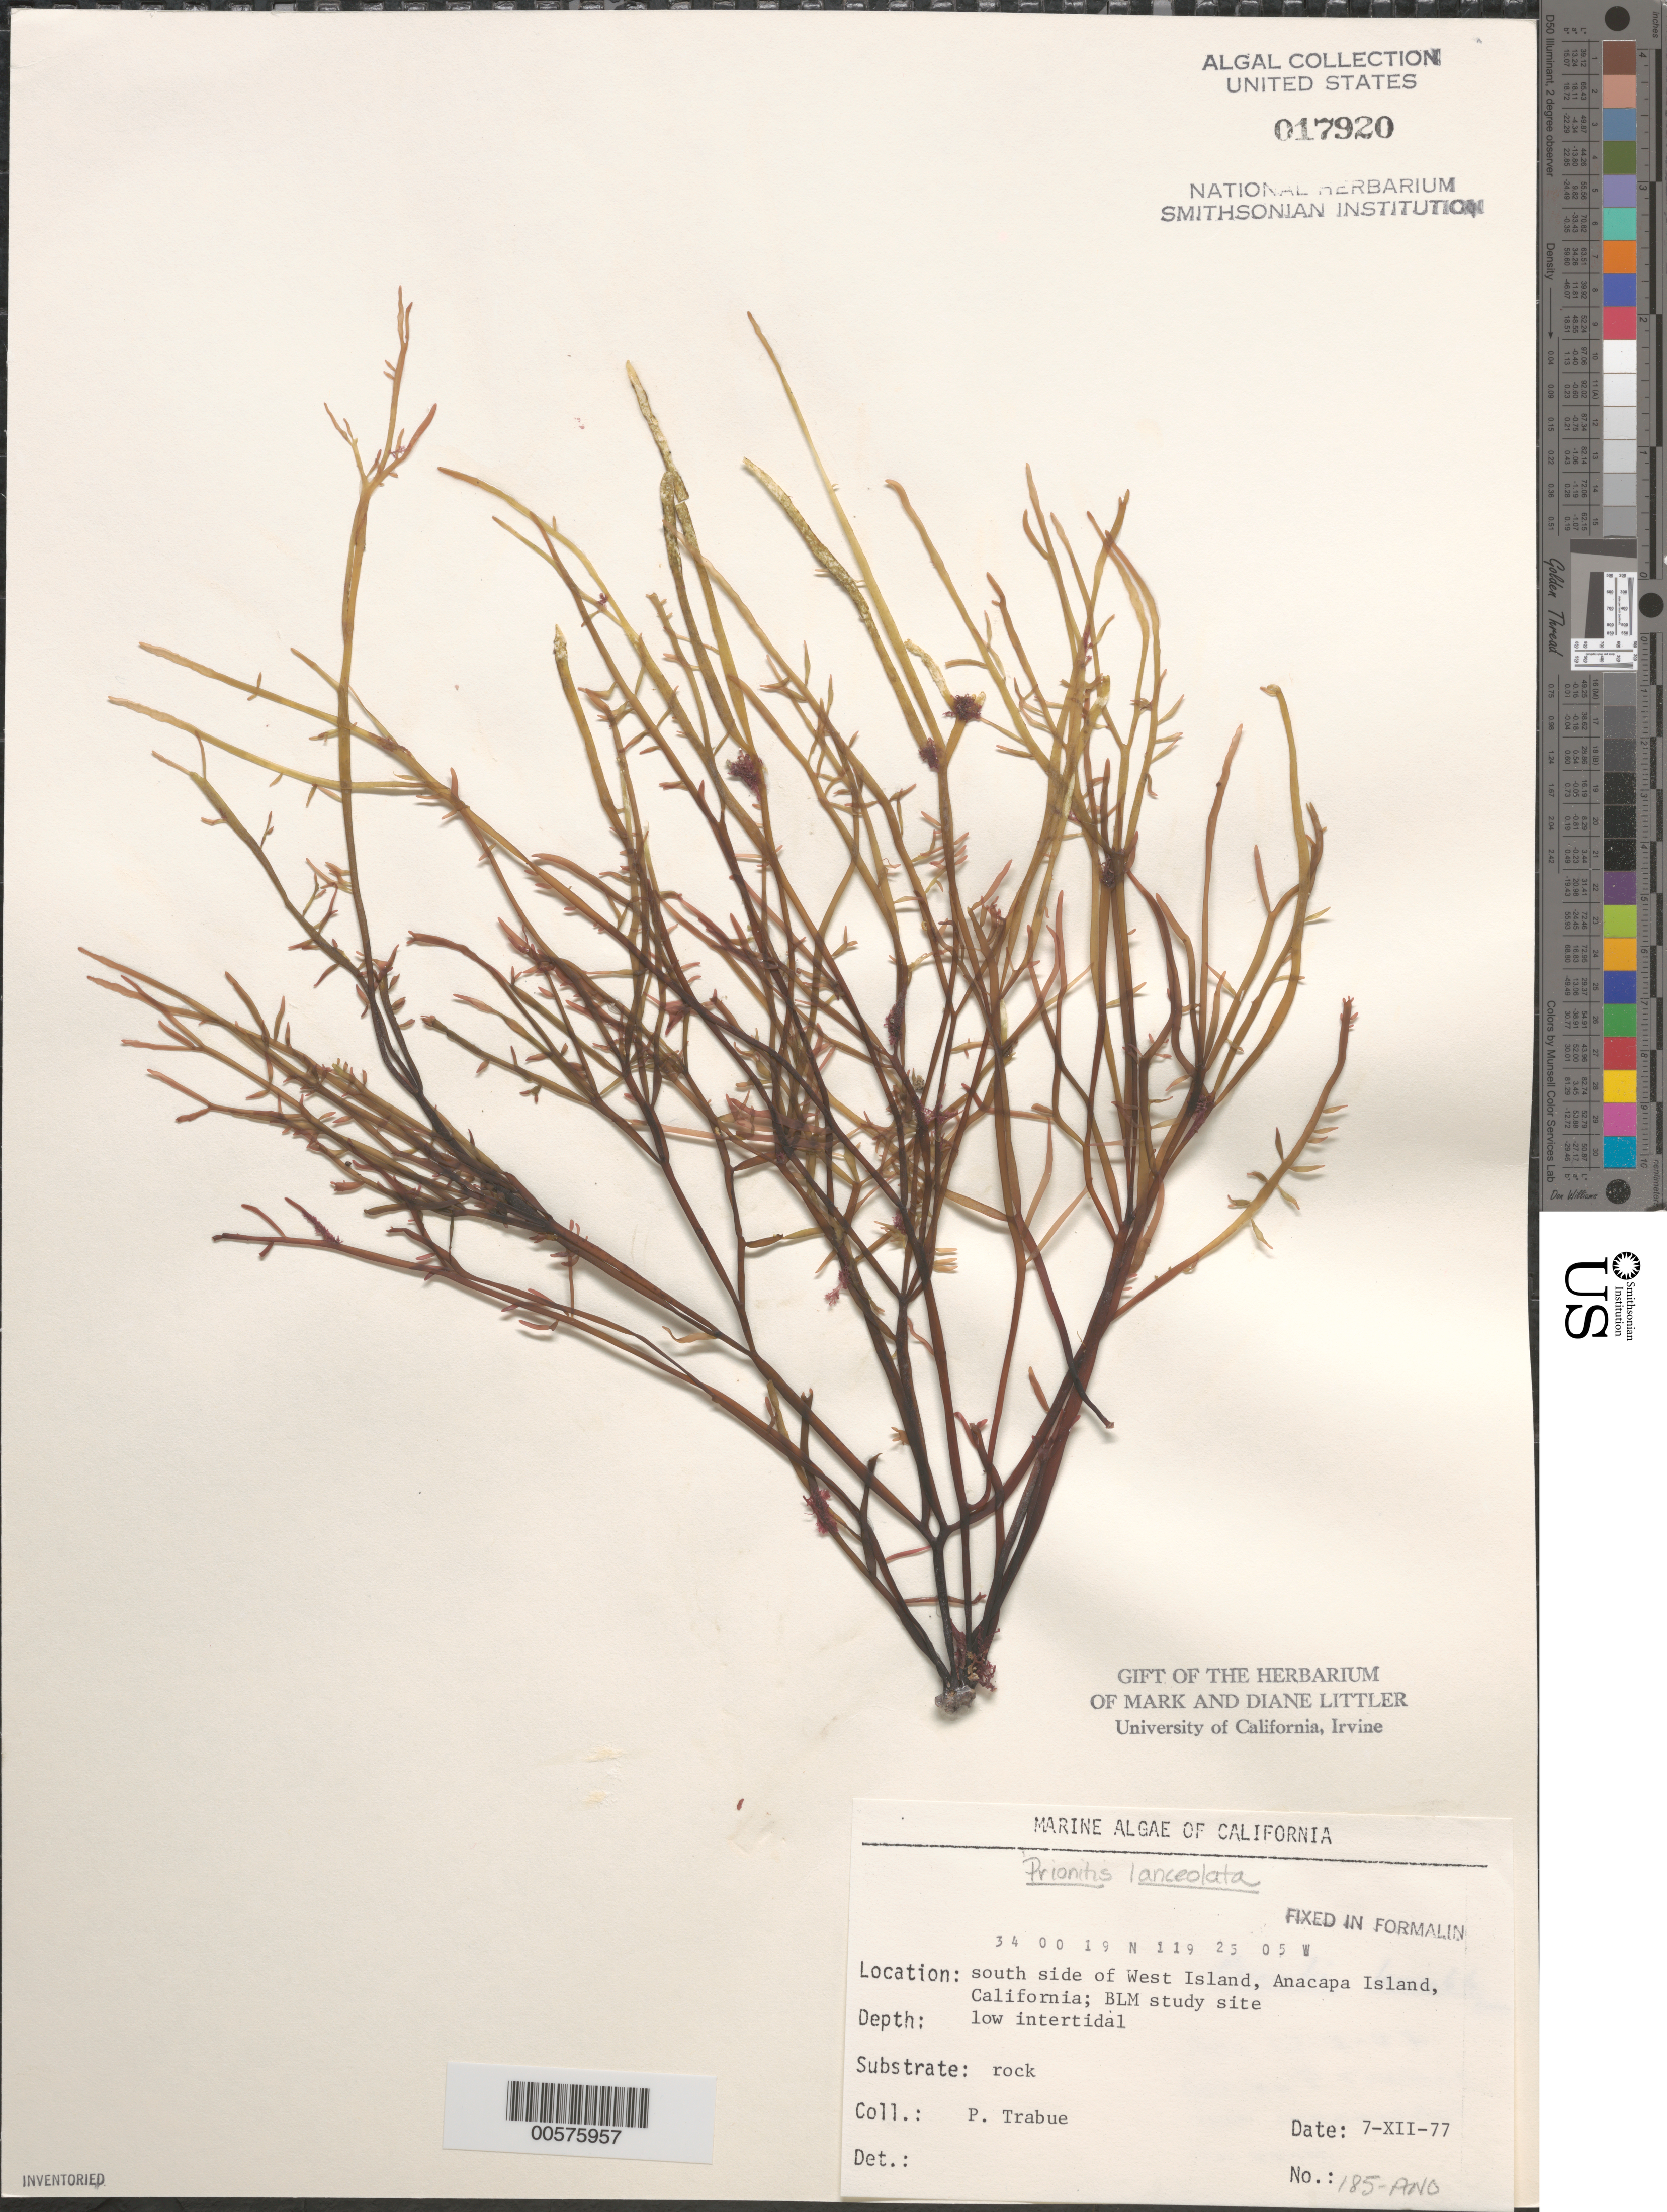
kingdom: Plantae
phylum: Rhodophyta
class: Florideophyceae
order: Cryptonemiales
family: Cryptonemiaceae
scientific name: Prionitis lanceolata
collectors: P. J. Trabue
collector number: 185-ANO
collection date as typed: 07 Dec 1977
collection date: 1977-12-07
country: United States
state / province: California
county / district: Ventura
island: Anacapa Island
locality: South side of west island, near Cat Rock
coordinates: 34 00'19"N, 119 25'05"W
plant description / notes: BLM-SOCALBIGHT Rocky Intertidal Survey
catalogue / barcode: US 17920